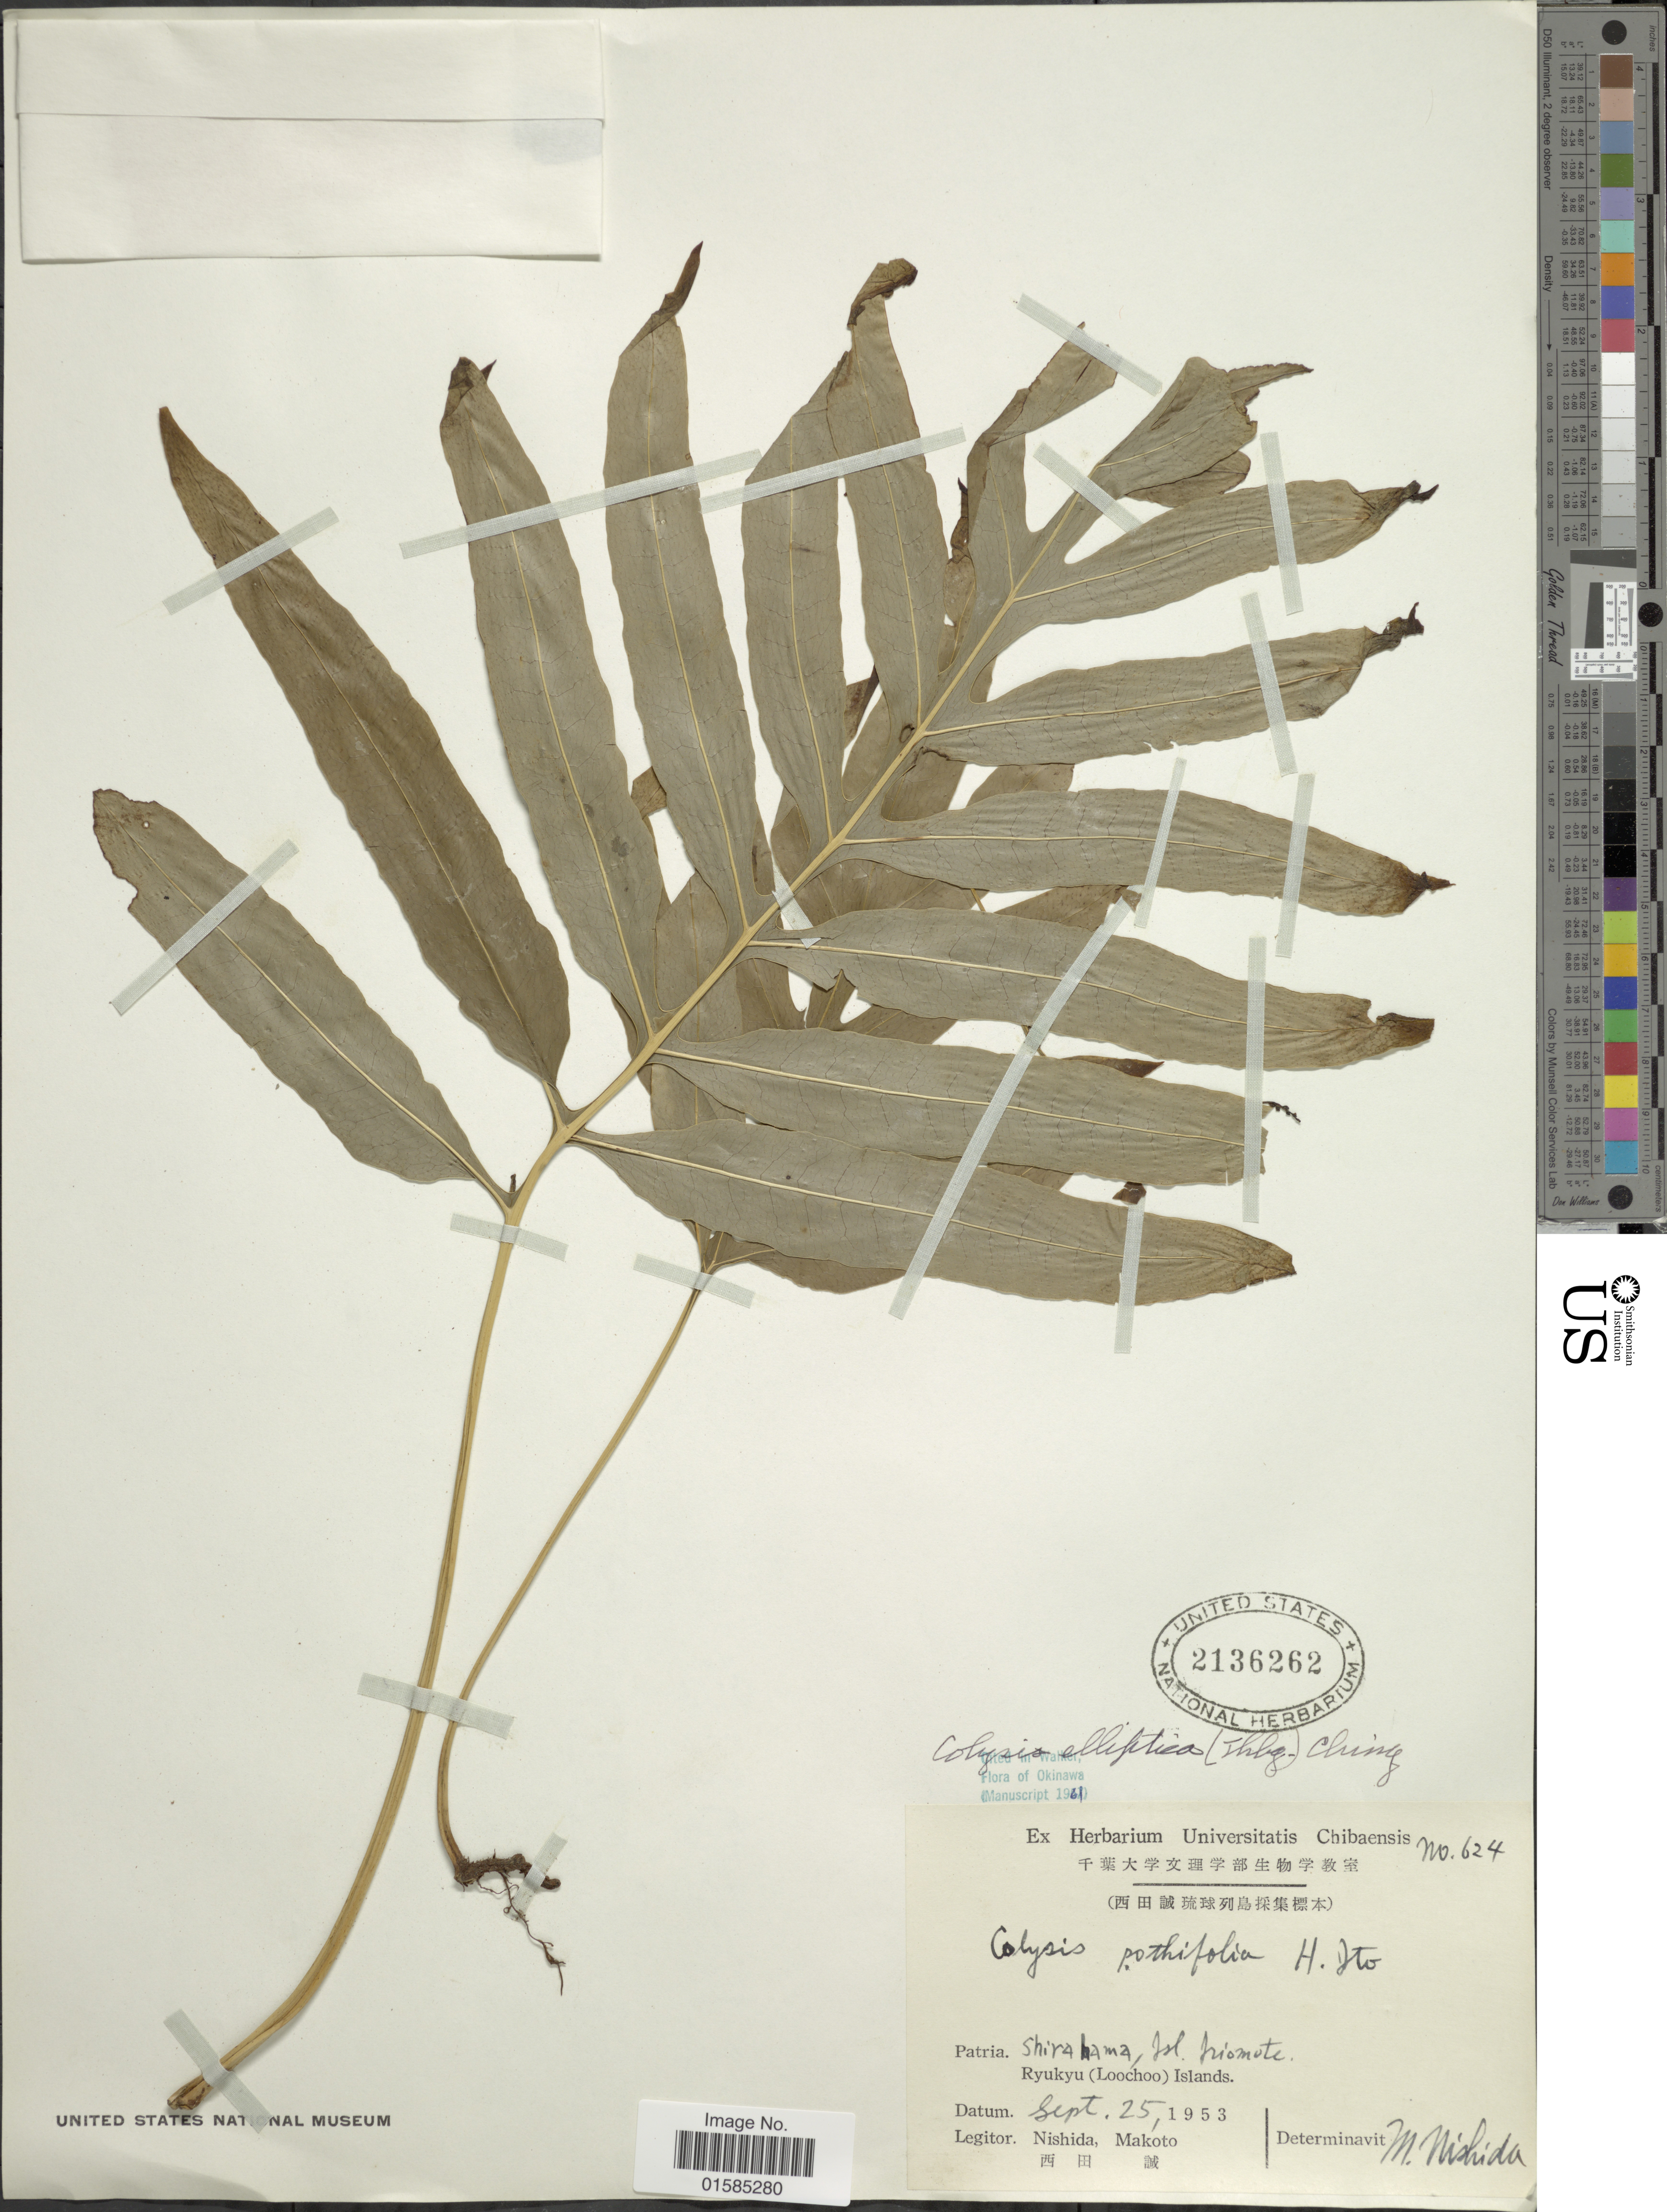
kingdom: Plantae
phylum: Tracheophyta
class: Polypodiopsida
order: Polypodiales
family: Polypodiaceae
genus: Leptochilus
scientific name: Leptochilus ellipticus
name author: (Thunb.) Noot.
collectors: Nishida & Makoto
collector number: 624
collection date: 1953-09-25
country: Japan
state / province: Okinawa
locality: Chibaensis, Ryukyu (Loochoo) Islands. Shirahama, isl. Iriomote.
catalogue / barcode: US 2136262